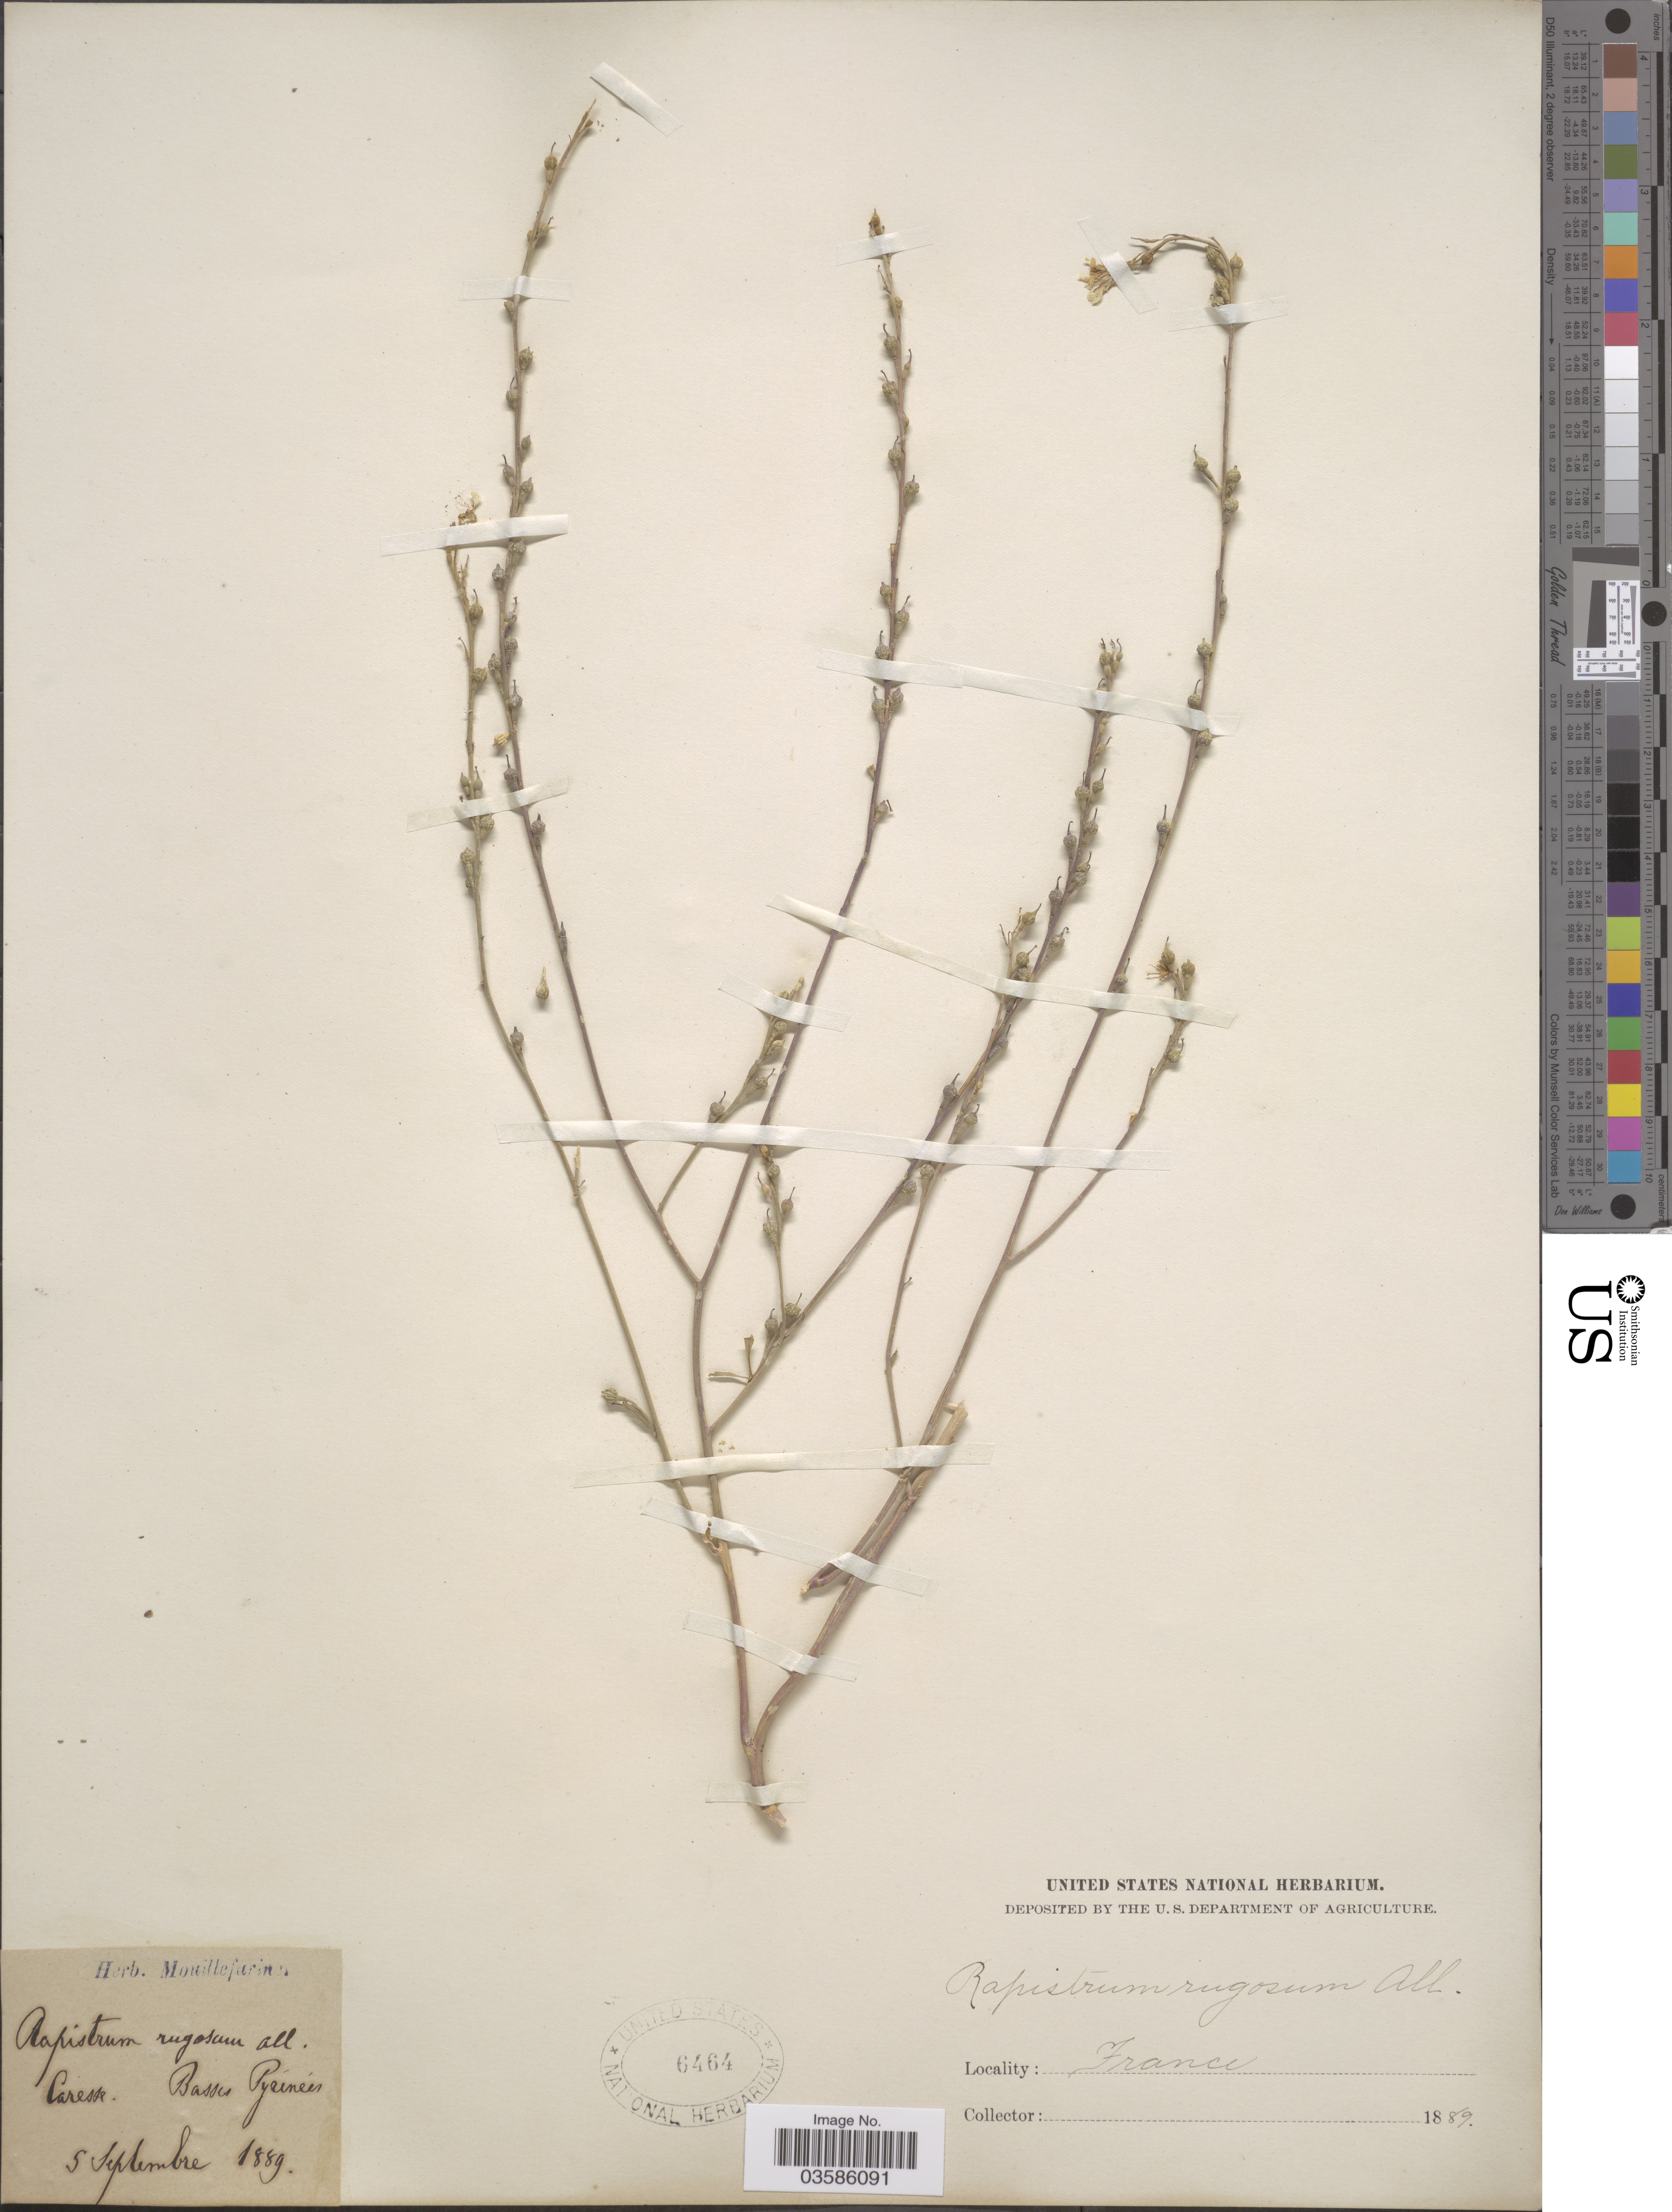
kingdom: Plantae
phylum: Tracheophyta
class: Magnoliopsida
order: Brassicales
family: Brassicaceae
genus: Rapistrum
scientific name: Rapistrum rugosum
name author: (L.) All.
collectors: ex herb. Mouillefarine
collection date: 1889-09-05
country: France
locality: Caresse. Basses Pyrenees.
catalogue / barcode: US 6464